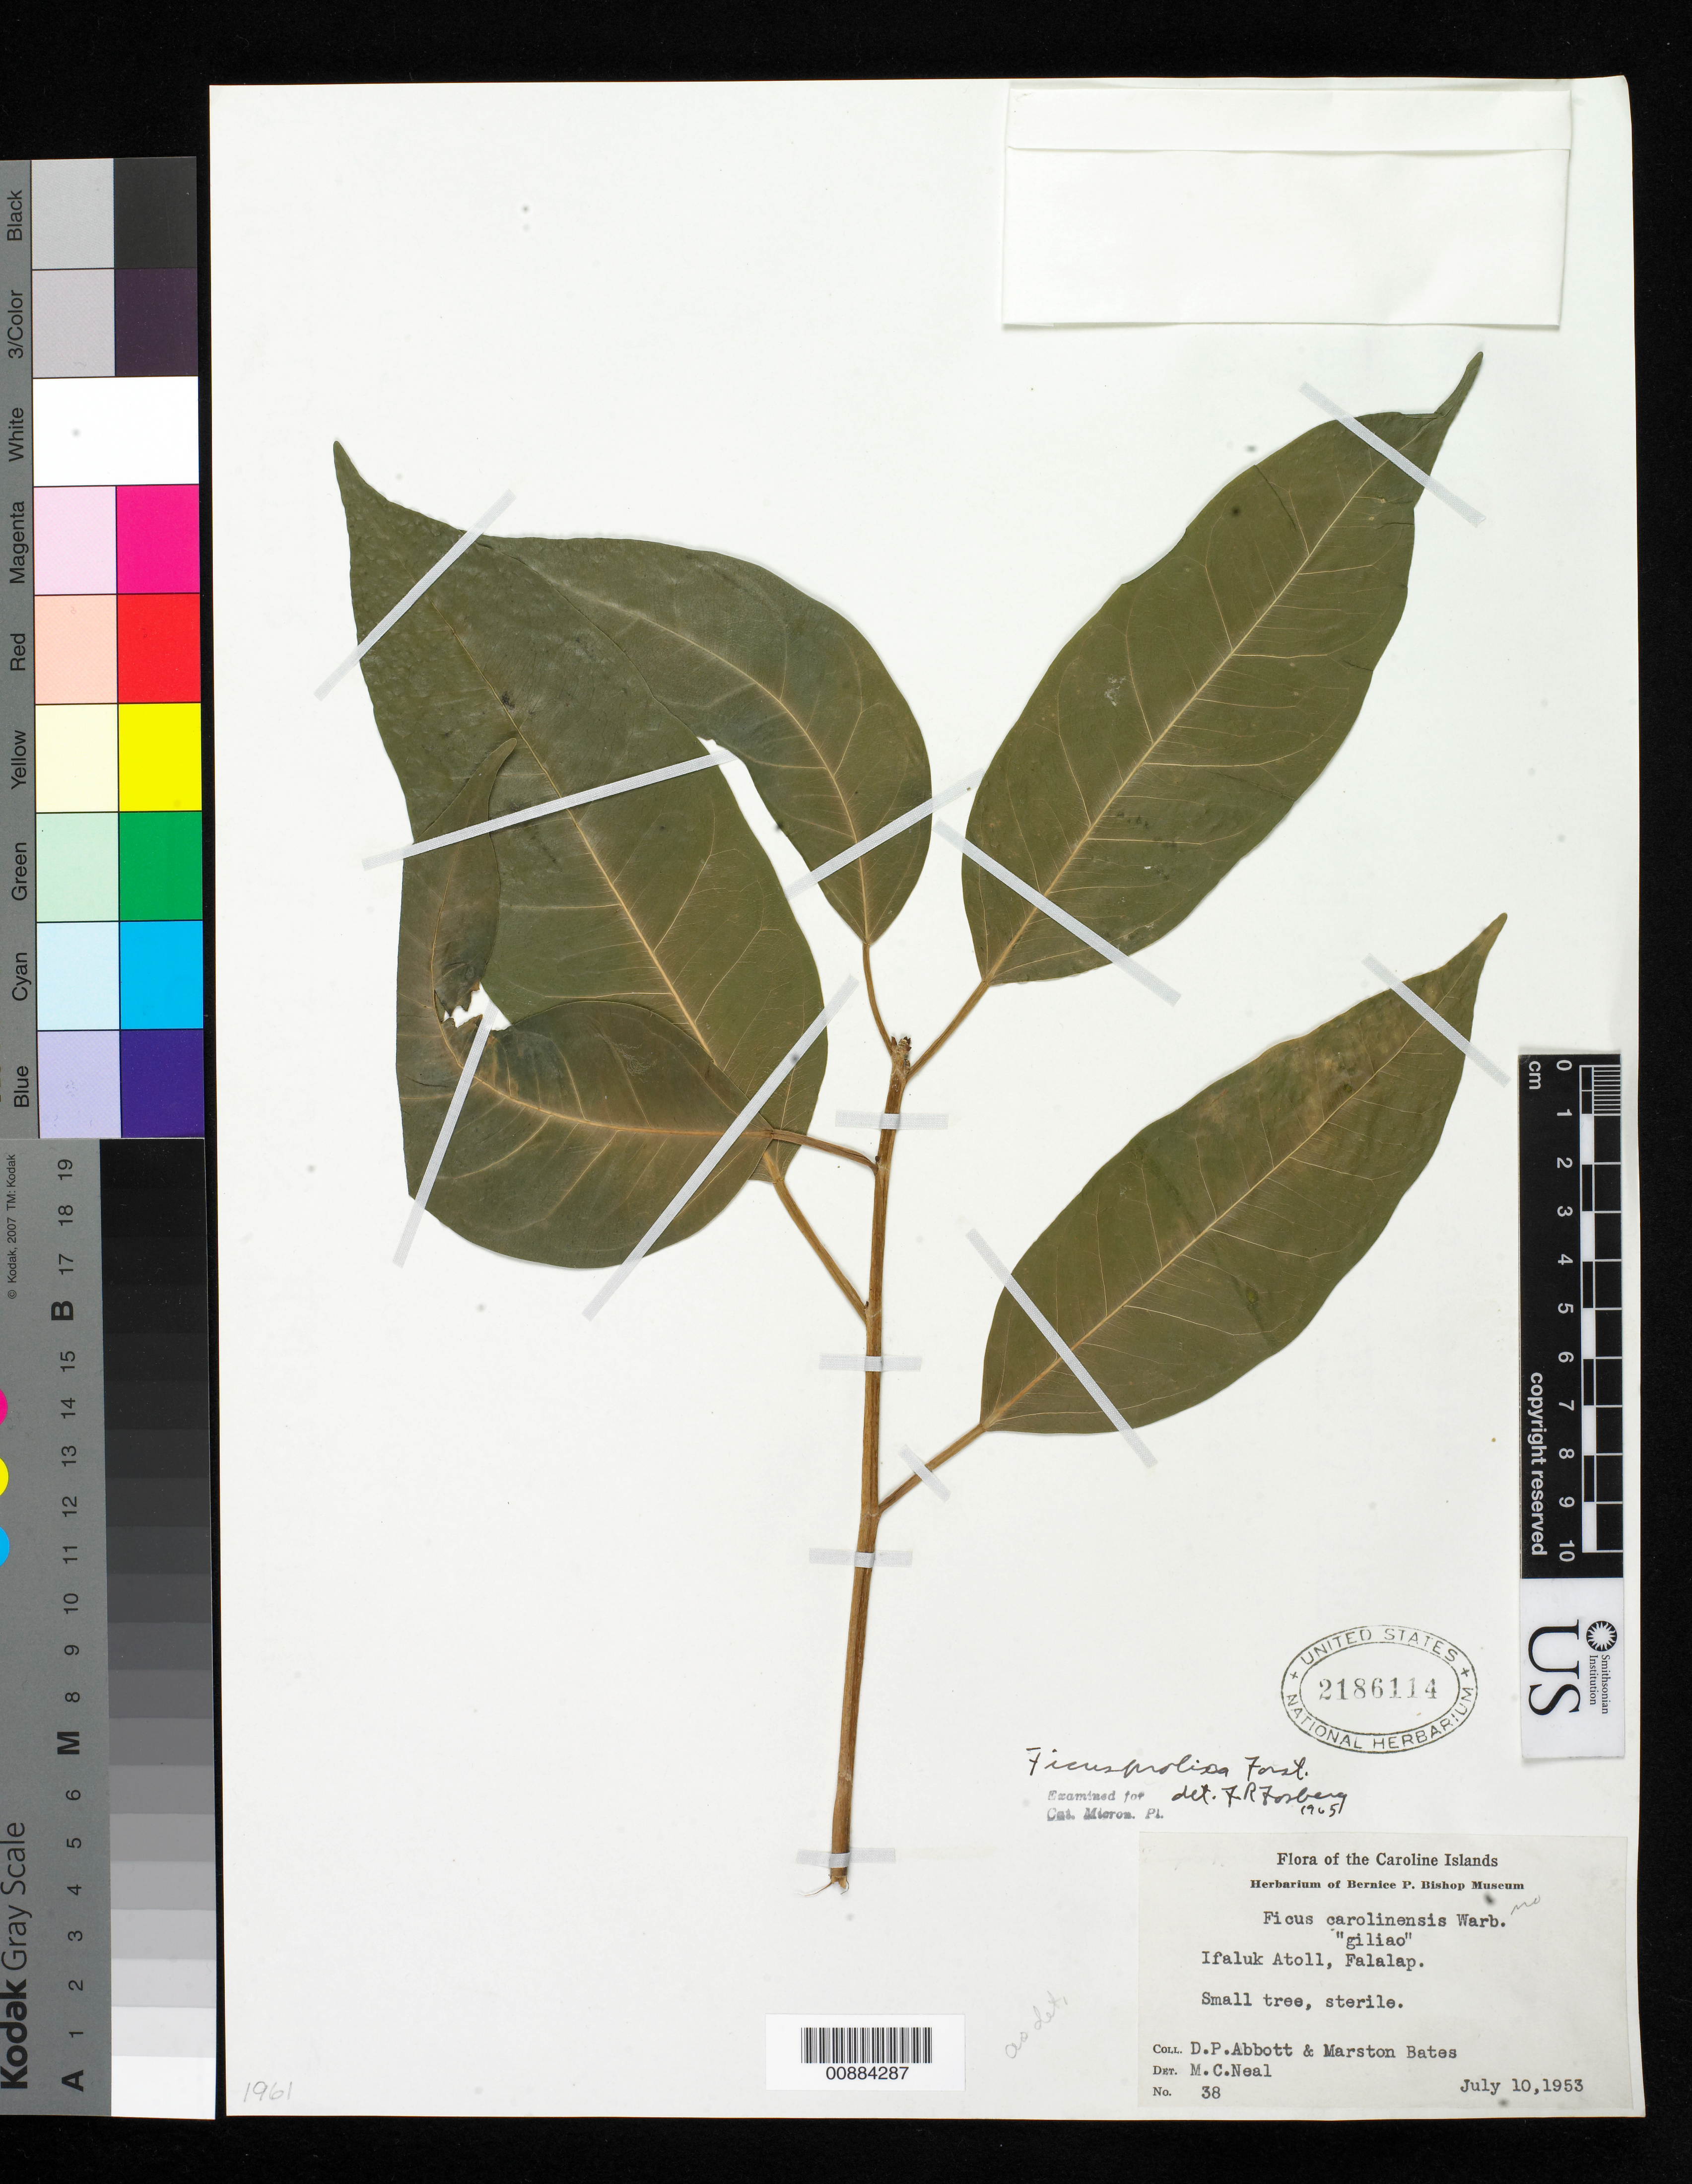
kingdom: Plantae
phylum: Tracheophyta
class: Magnoliopsida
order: Rosales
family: Moraceae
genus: Ficus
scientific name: Ficus prolixa var. carolinensis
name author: (Warb.) Fosberg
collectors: D. P. Abbott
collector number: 38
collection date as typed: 10 Jul 1953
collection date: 1953-07-10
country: Micronesia, Federated States of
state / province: Yap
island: Ifalik (Ifaluk) Atoll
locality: Falalap Islet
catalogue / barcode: US 2186114